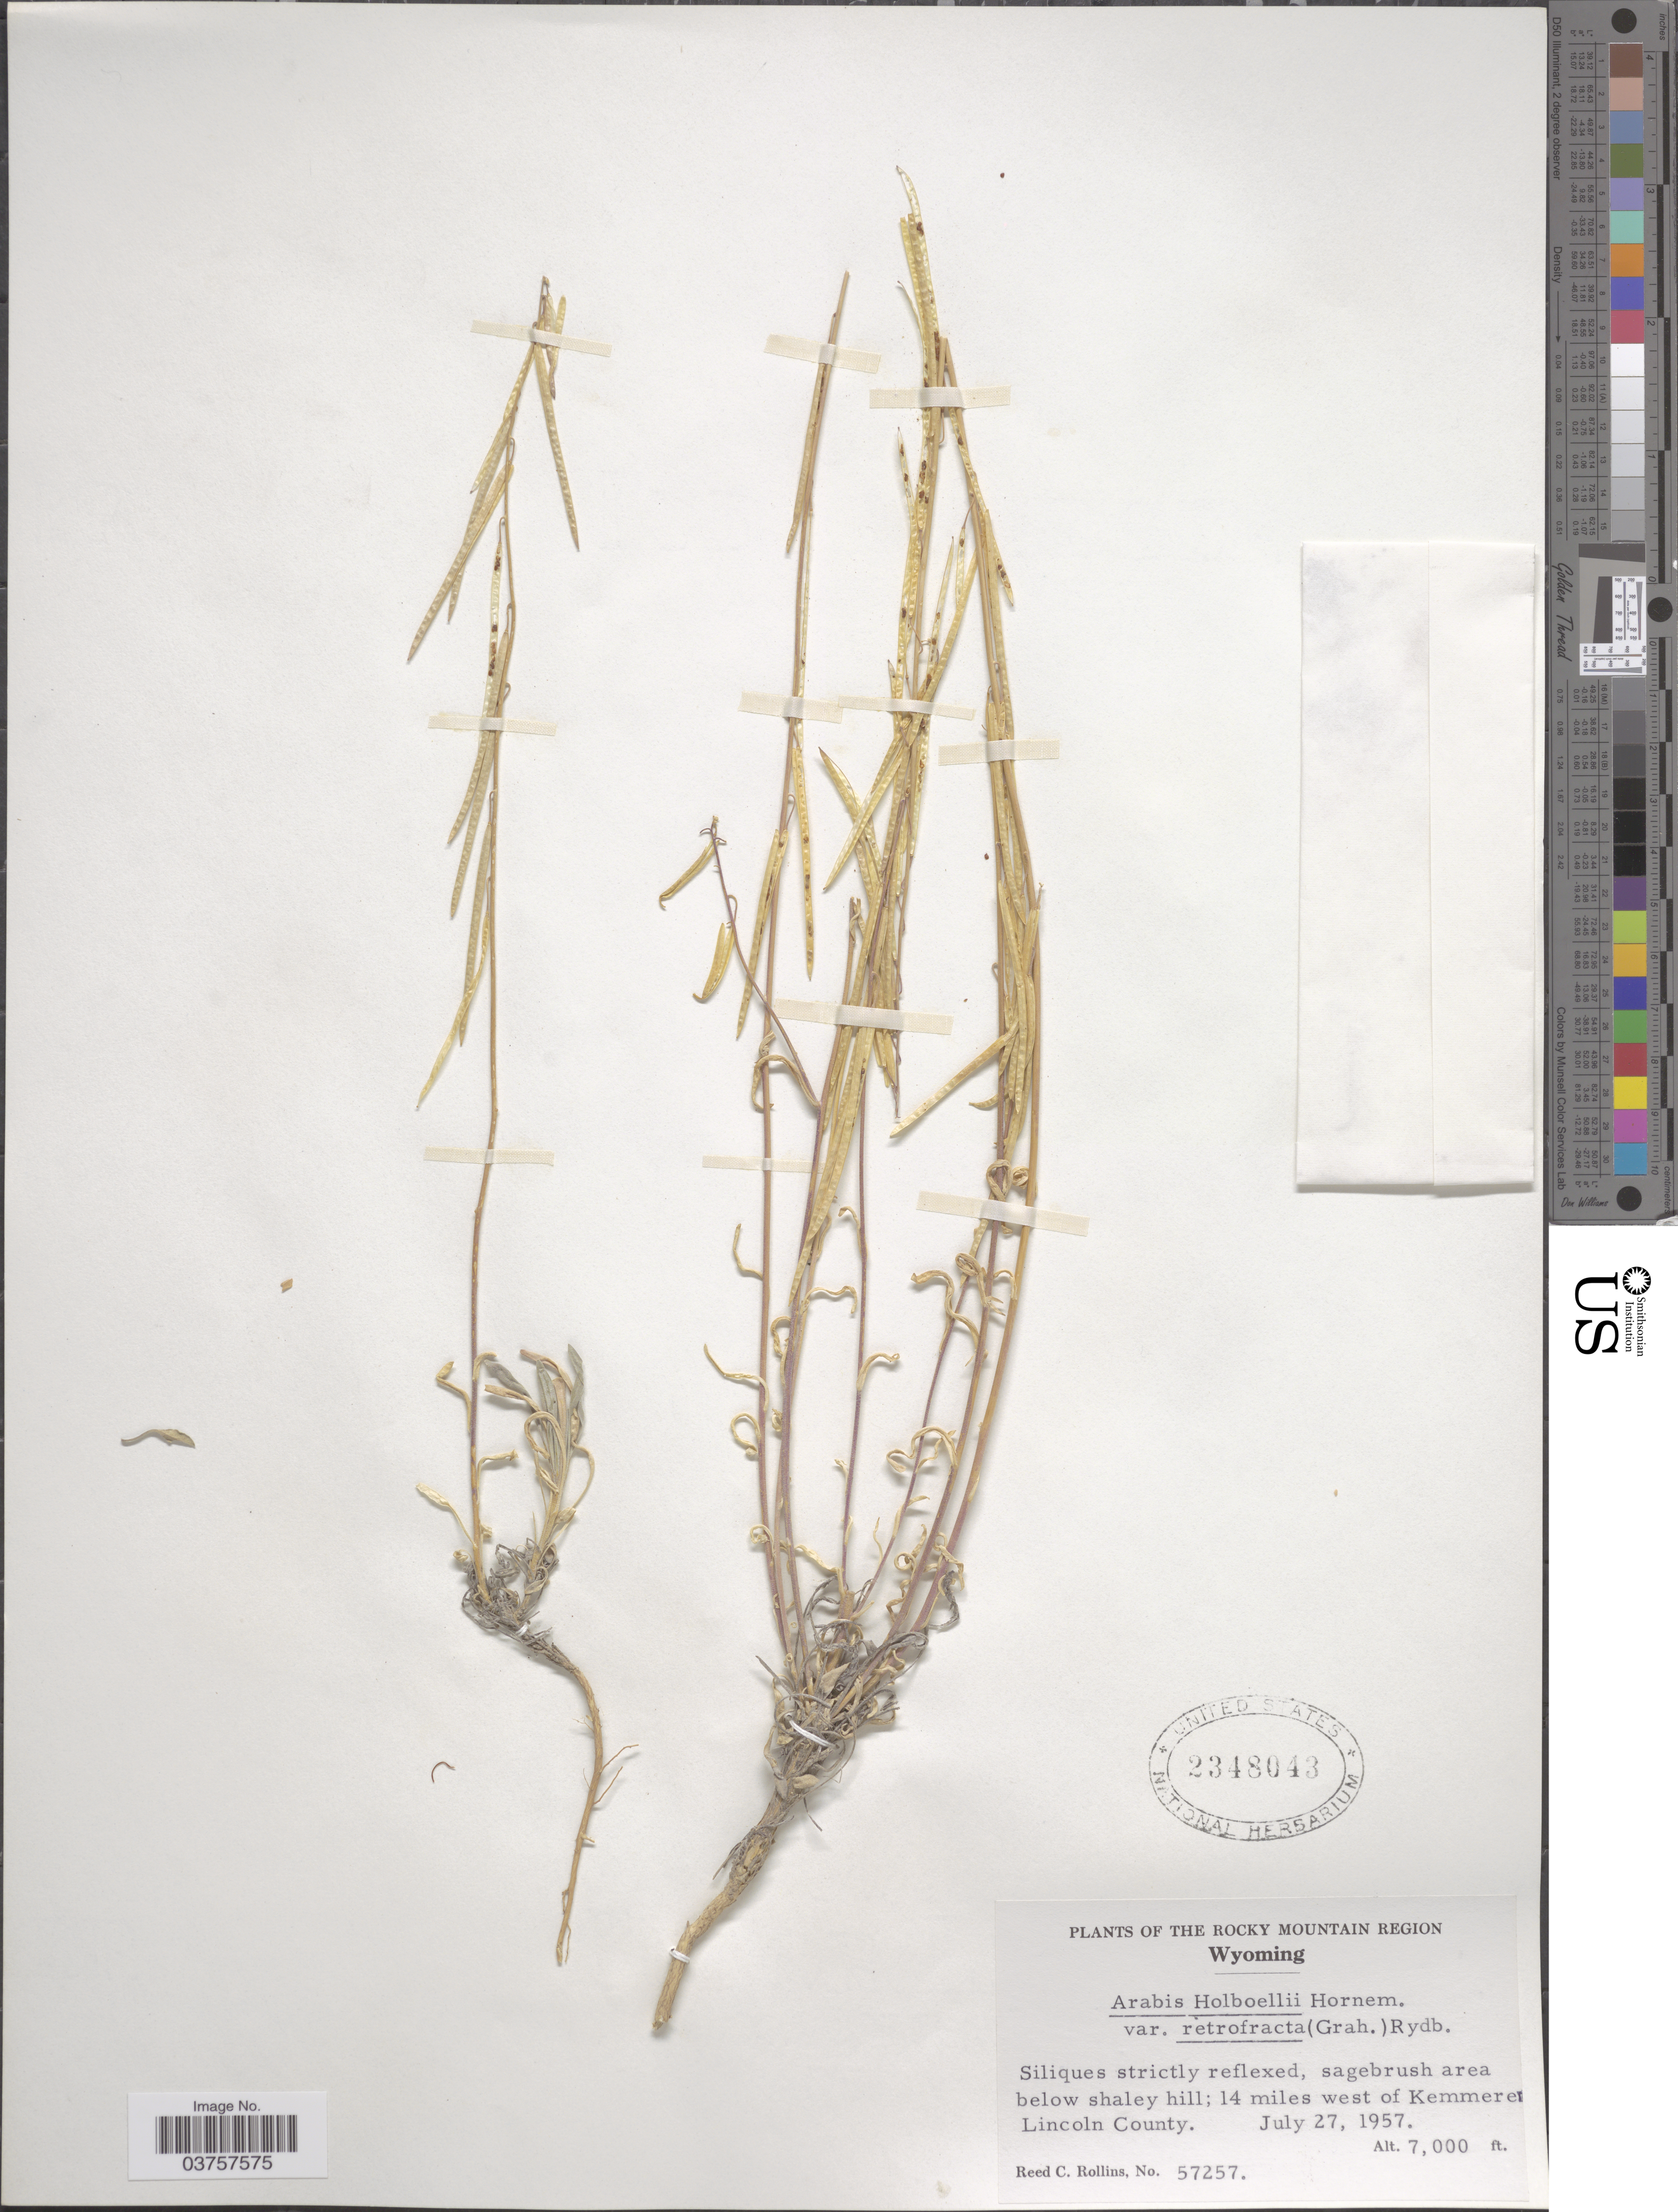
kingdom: Plantae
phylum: Tracheophyta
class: Magnoliopsida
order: Brassicales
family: Brassicaceae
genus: Arabis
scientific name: Arabis holboellii var. retrofracta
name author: Rydb.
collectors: R. C. Rollins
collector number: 57257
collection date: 1957-07-27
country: United States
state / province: Wyoming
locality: The Rocky Mountain Region. 14 miles west of Kemmere Lincoln County.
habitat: sagebrush area below shaley hill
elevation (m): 2134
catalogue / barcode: US 2348043